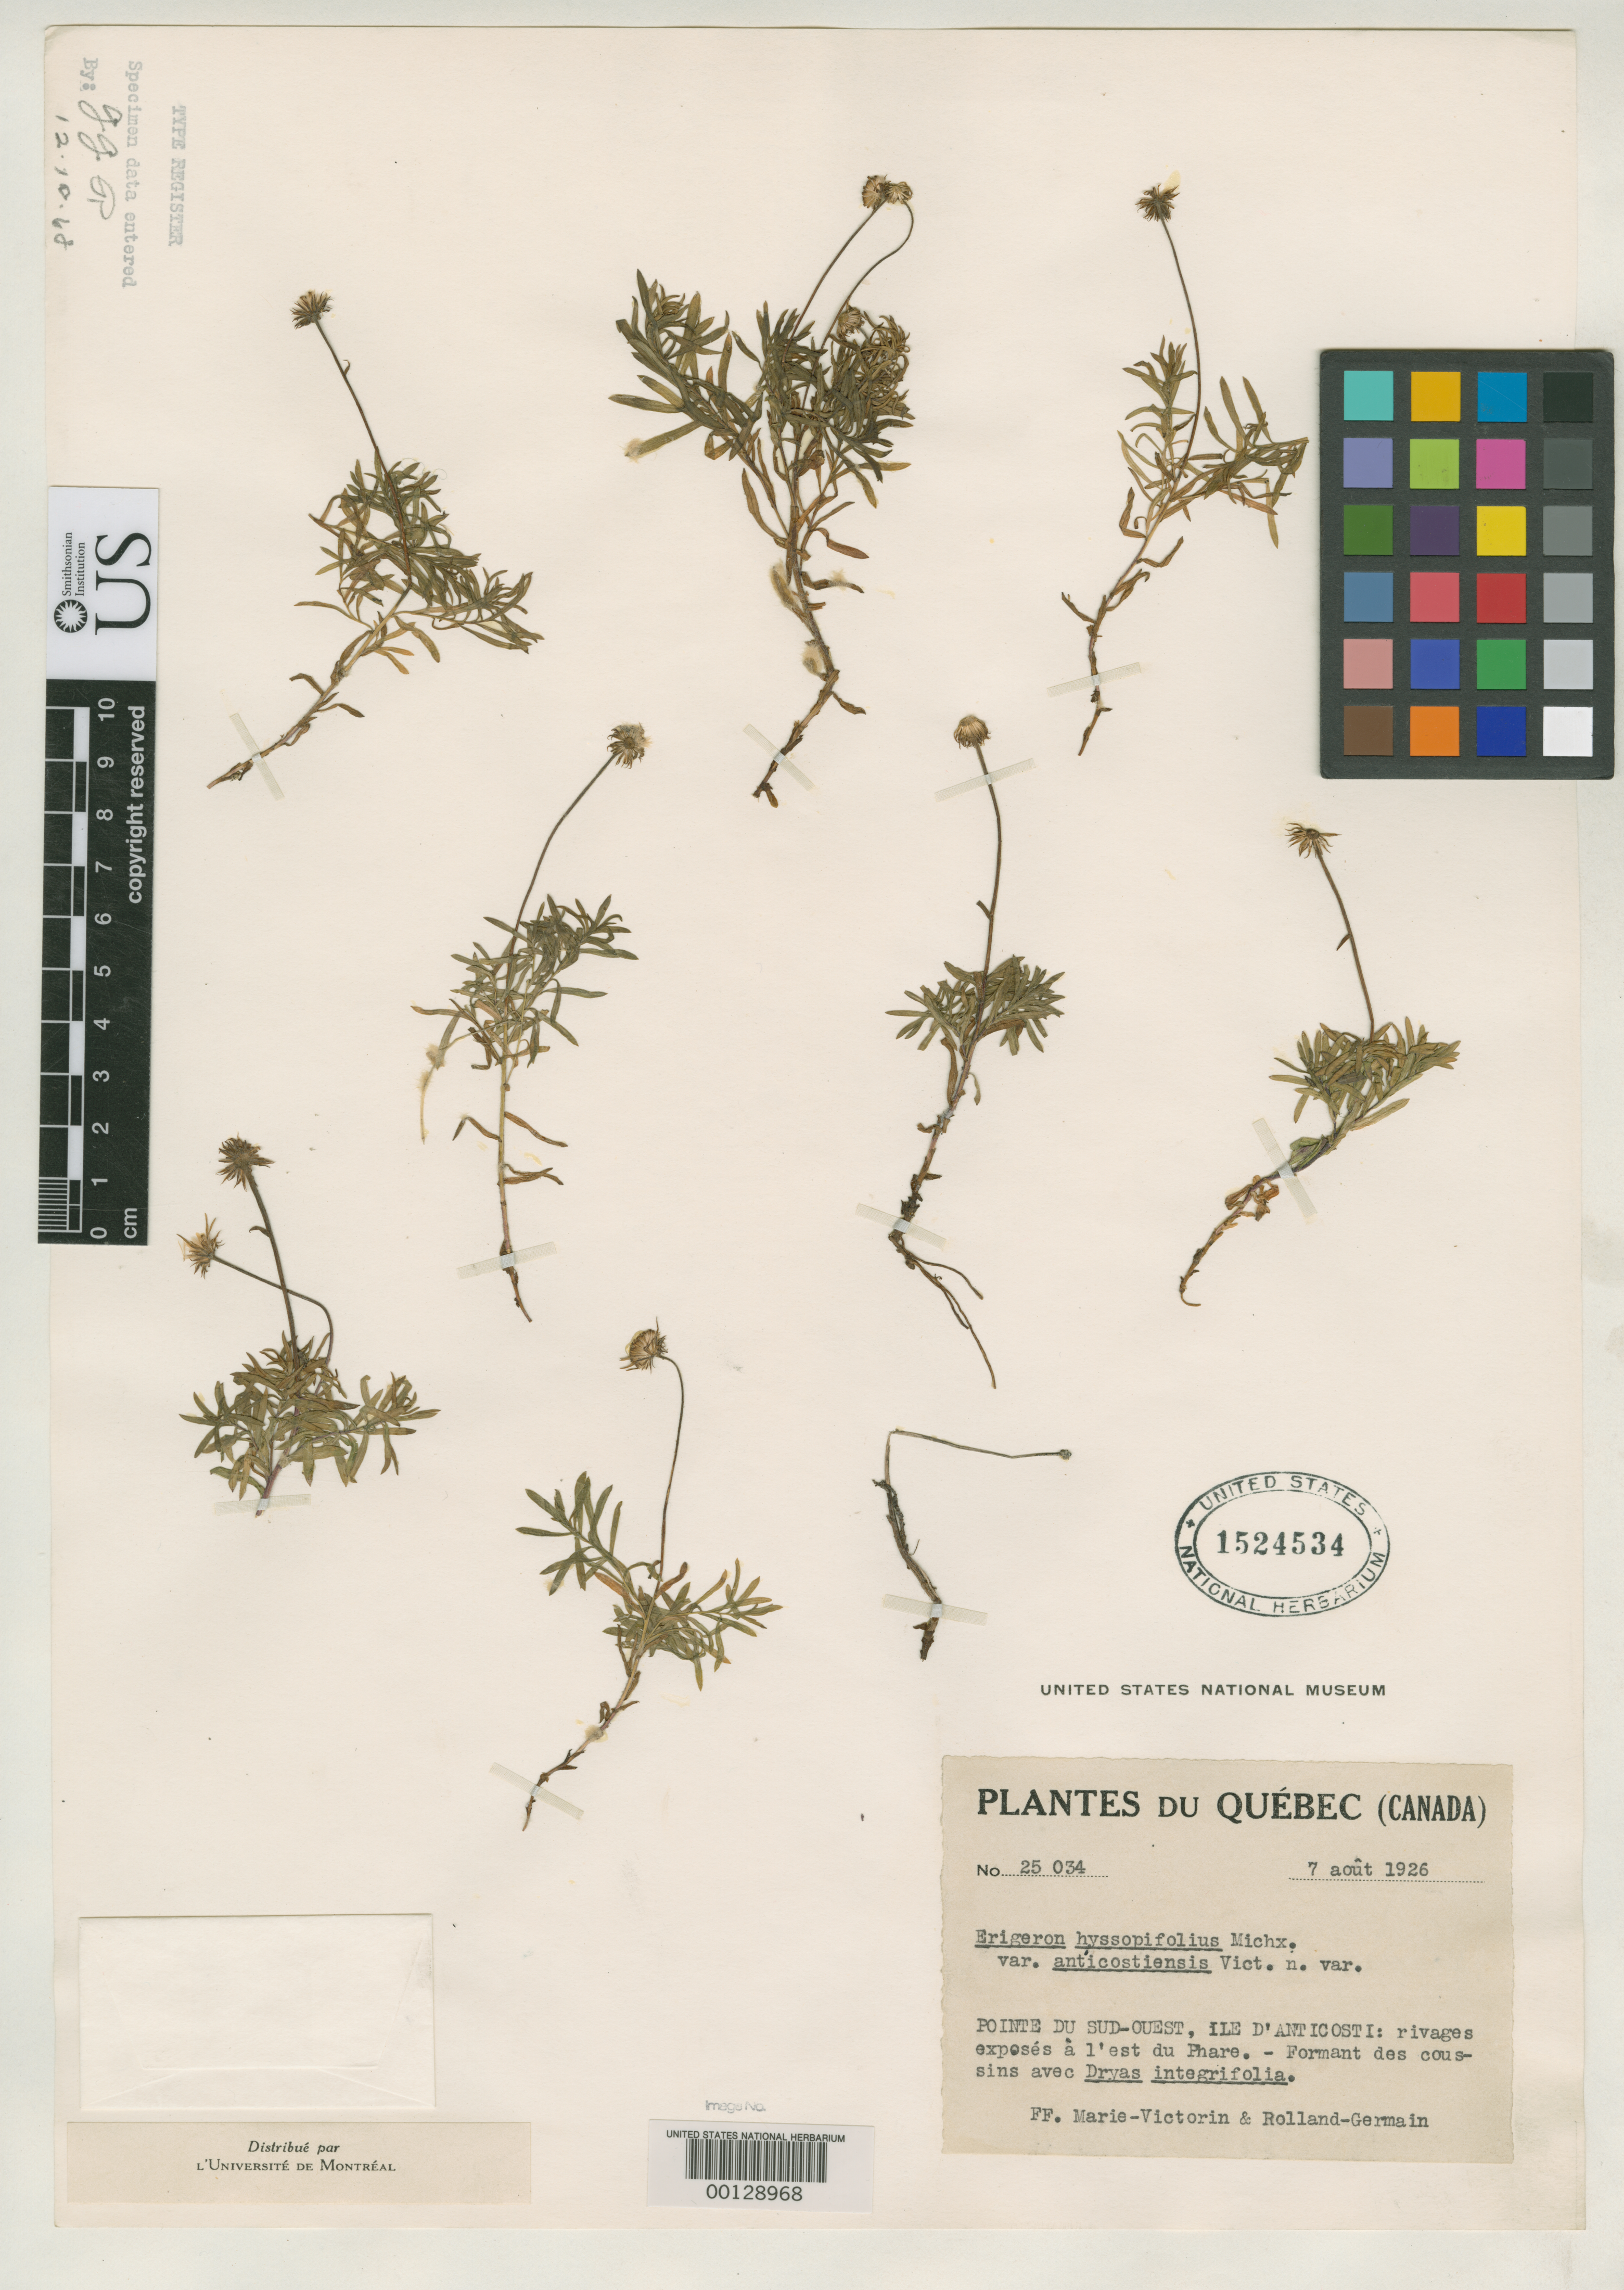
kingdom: Plantae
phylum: Tracheophyta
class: Magnoliopsida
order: Asterales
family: Asteraceae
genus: Erigeron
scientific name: Erigeron hyssopifolius var. anticostiensis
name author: Vict.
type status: Isotype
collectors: Fr. Marie-Victorin & Rolland-Germain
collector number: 25034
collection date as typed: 07 Aug 1926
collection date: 1926-08-07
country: Canada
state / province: Quebec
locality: Ile du Anticosti, Points du Sud-ouest, Rivages exposes a l'est du Phare.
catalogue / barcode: US 1524534